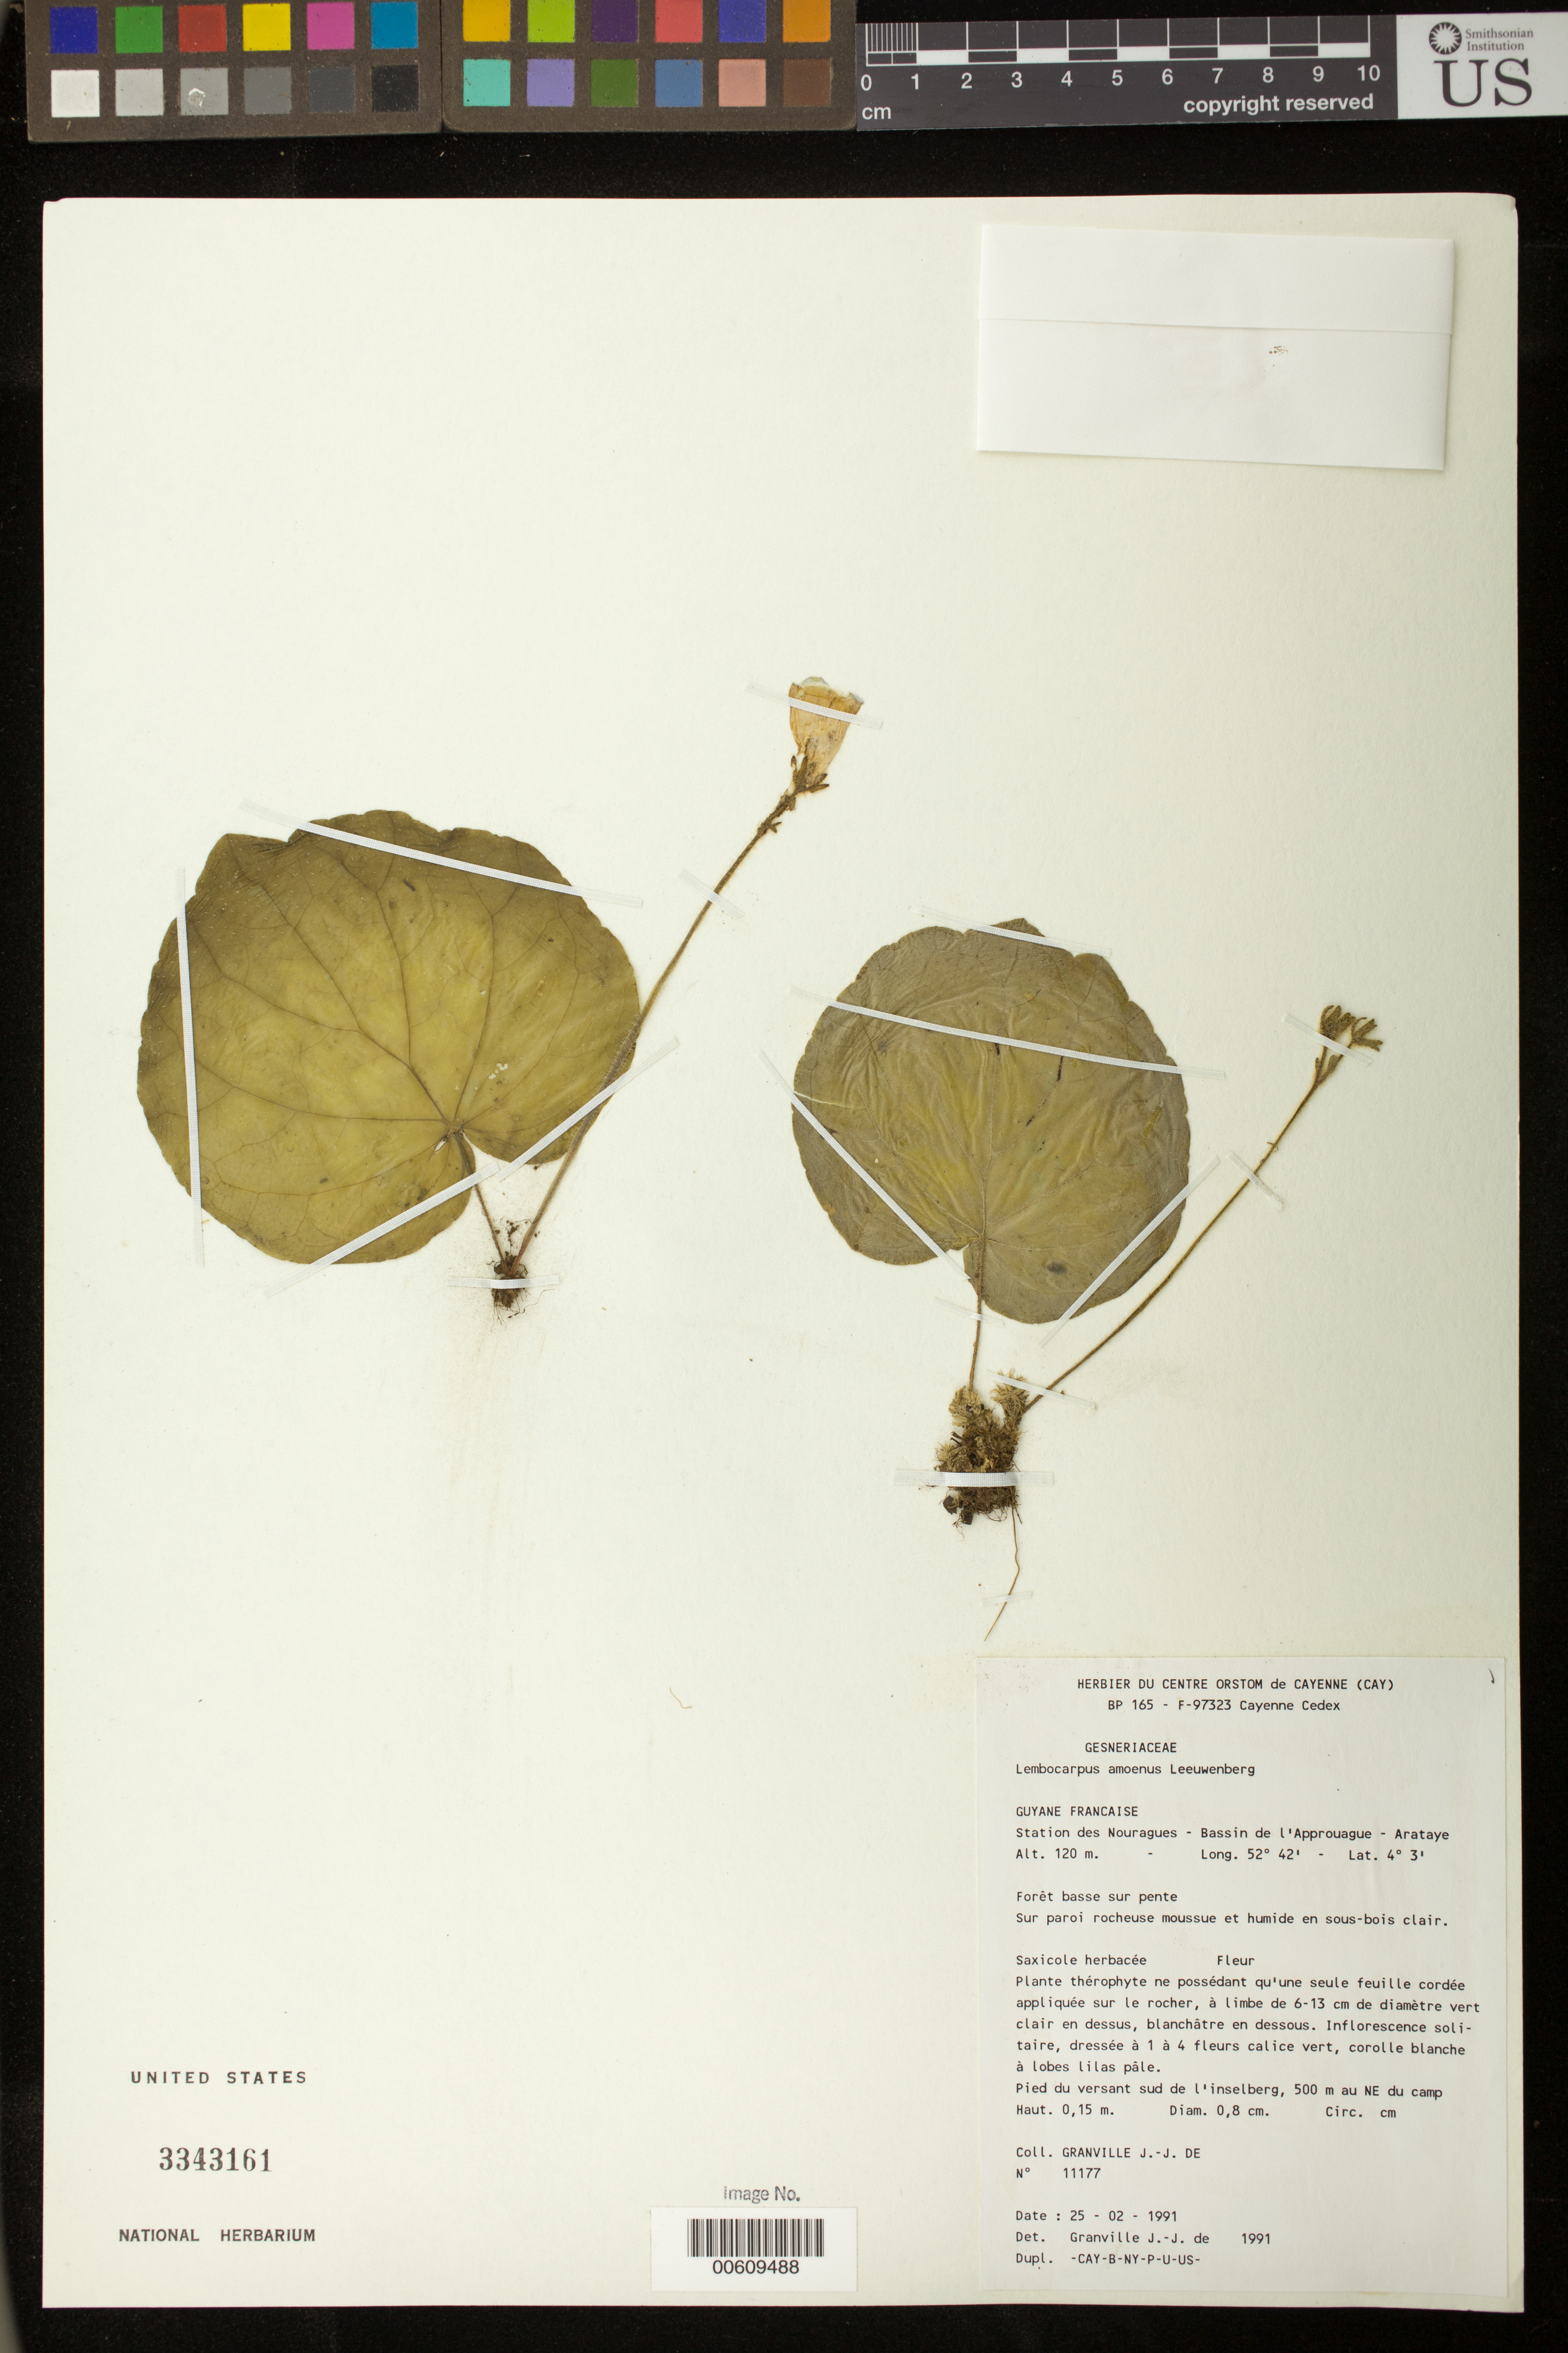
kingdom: Plantae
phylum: Tracheophyta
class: Magnoliopsida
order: Lamiales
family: Gesneriaceae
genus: Lembocarpus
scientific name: Lembocarpus amoenus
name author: Leeuwenb.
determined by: Skog, Laurence E.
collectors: J.-J. de Granville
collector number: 11177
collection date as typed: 25 Feb 1991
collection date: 1991-02-25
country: French Guiana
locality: Station des Nouragues, bassin de l'Approuague, Arataye; pied due versant sud de l'inselberg, 500 m au NE du camp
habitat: Forêt basse sur pente; sur paroi rocheuse moussue et humide en sous-bois clair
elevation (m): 120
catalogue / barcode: US 3343161